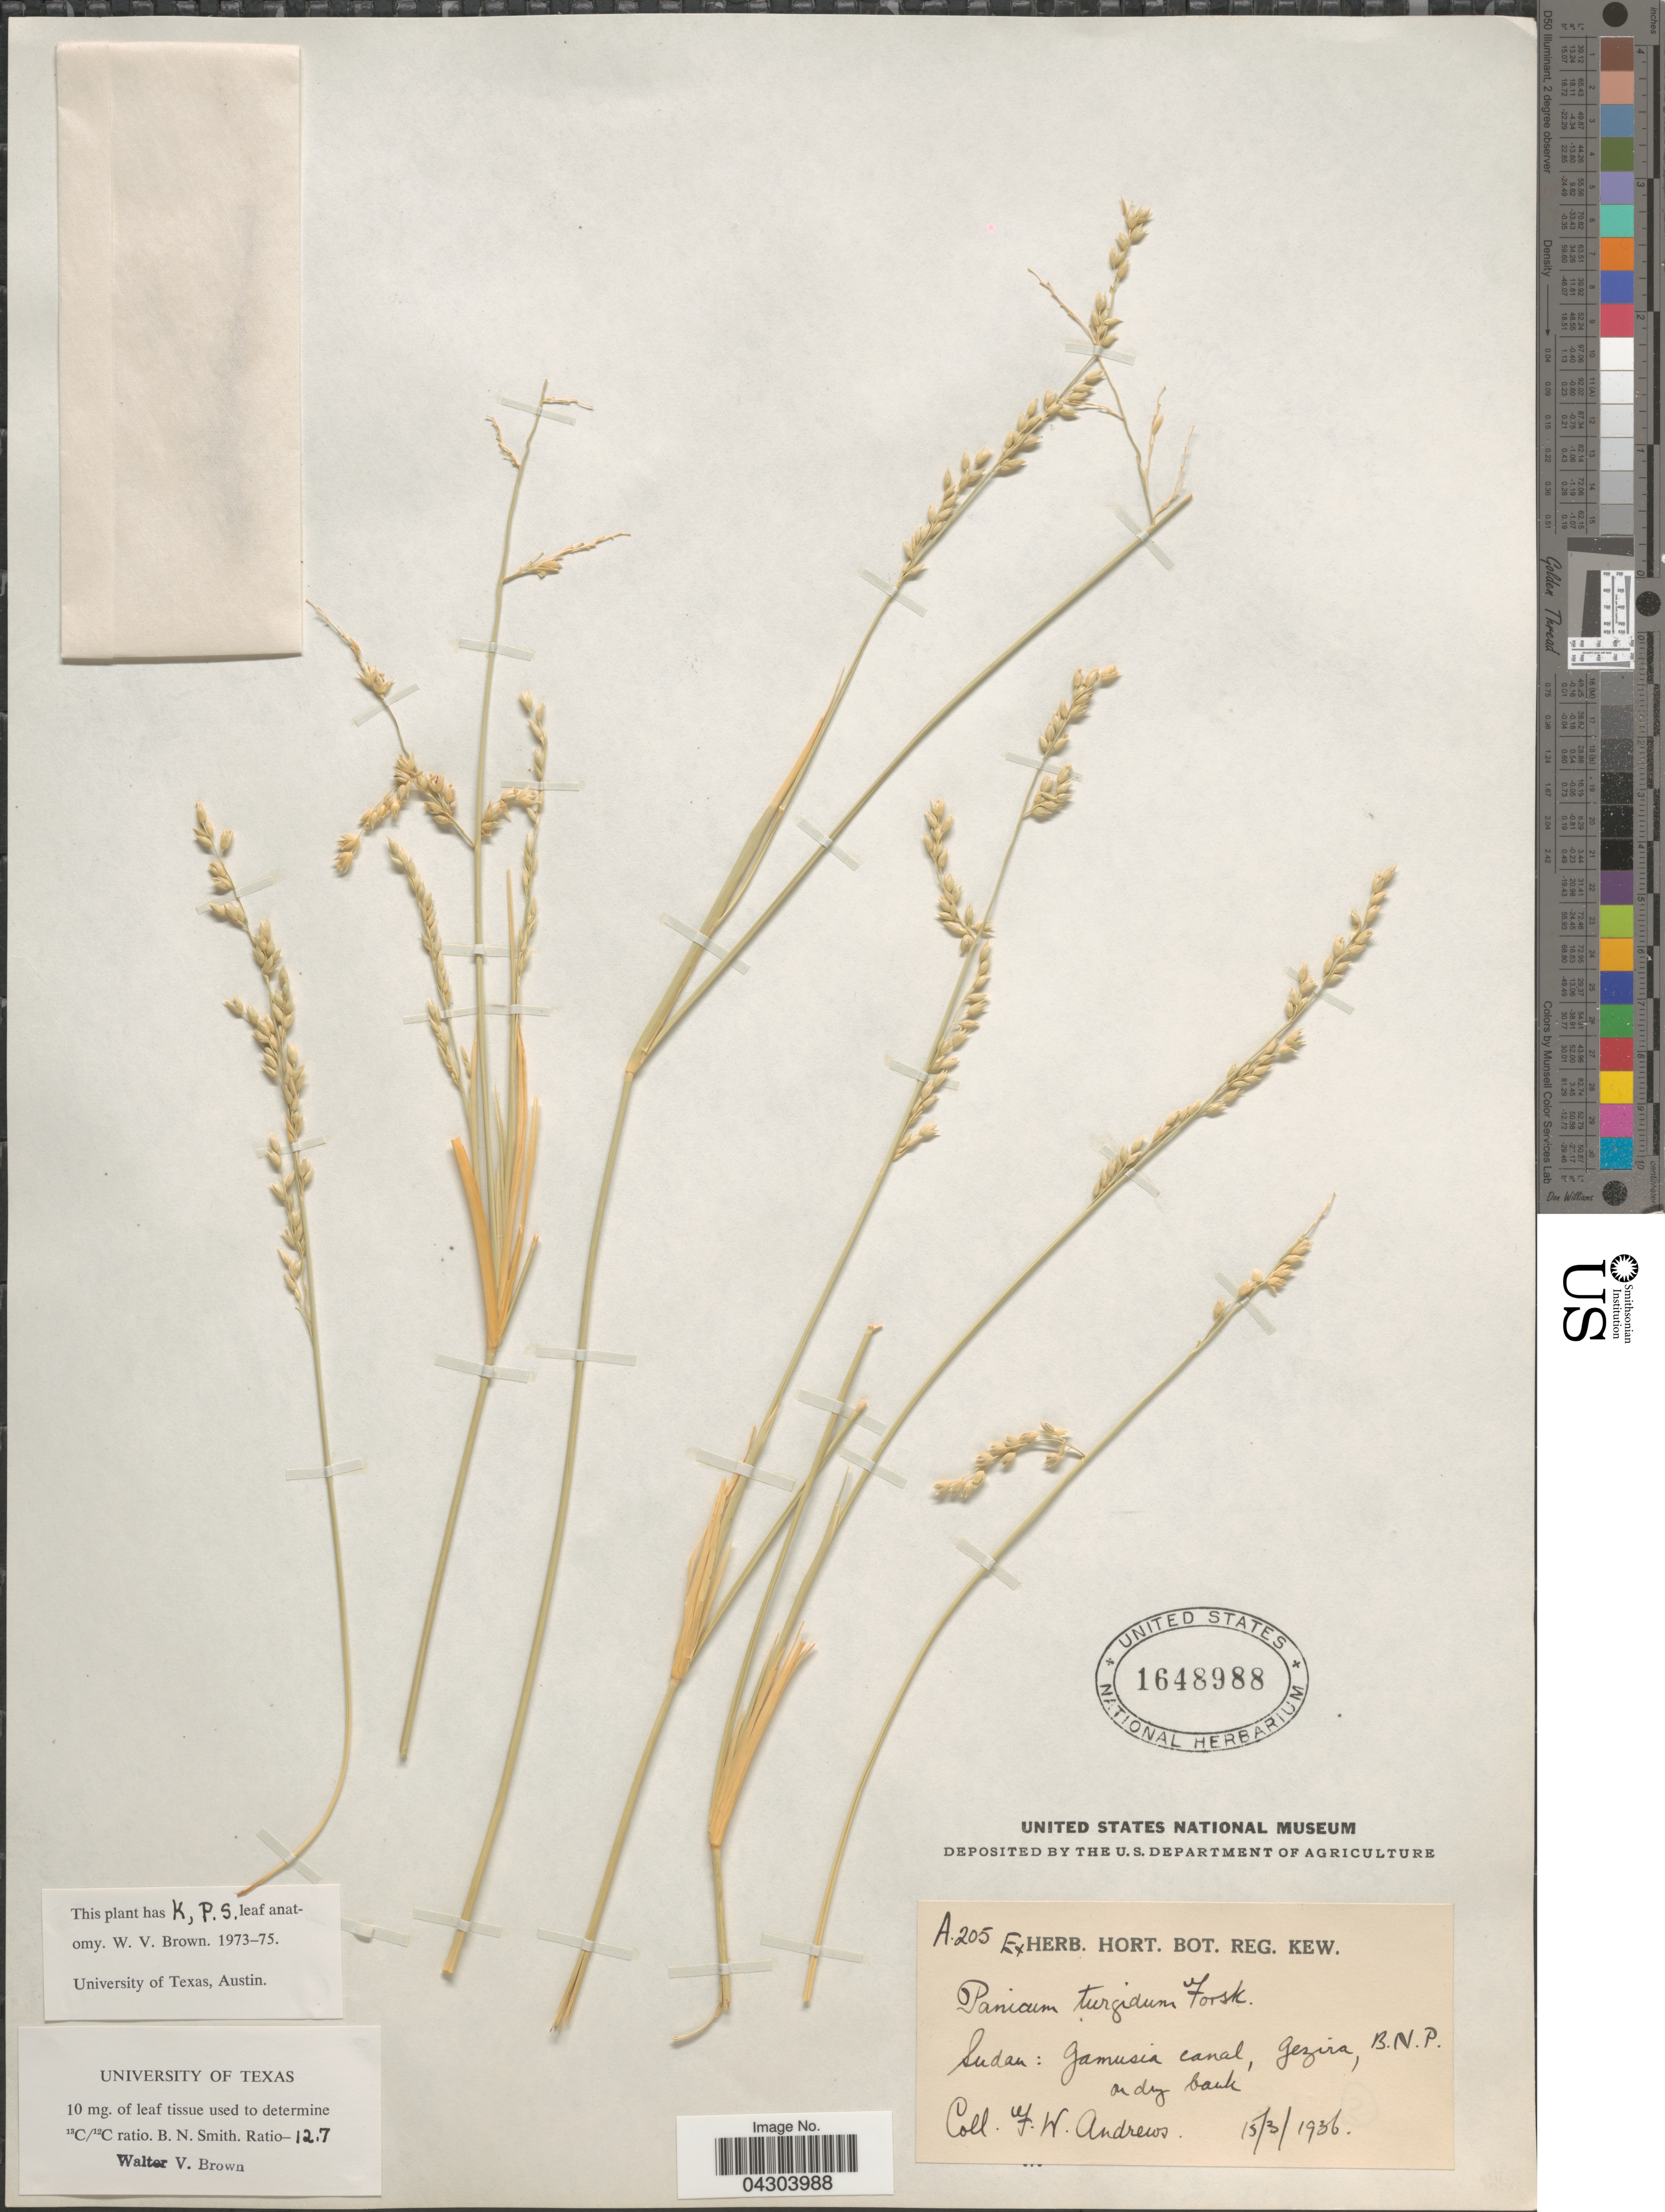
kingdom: Plantae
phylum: Tracheophyta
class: Liliopsida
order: Poales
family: Poaceae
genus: Panicum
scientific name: Panicum turgidum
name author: Forssk.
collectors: F. W. Andrews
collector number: A205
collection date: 1936-03-15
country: Sudan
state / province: Al Jazīrah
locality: Gamusia canal, Gezira, B.N.P.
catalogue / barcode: US 1648988